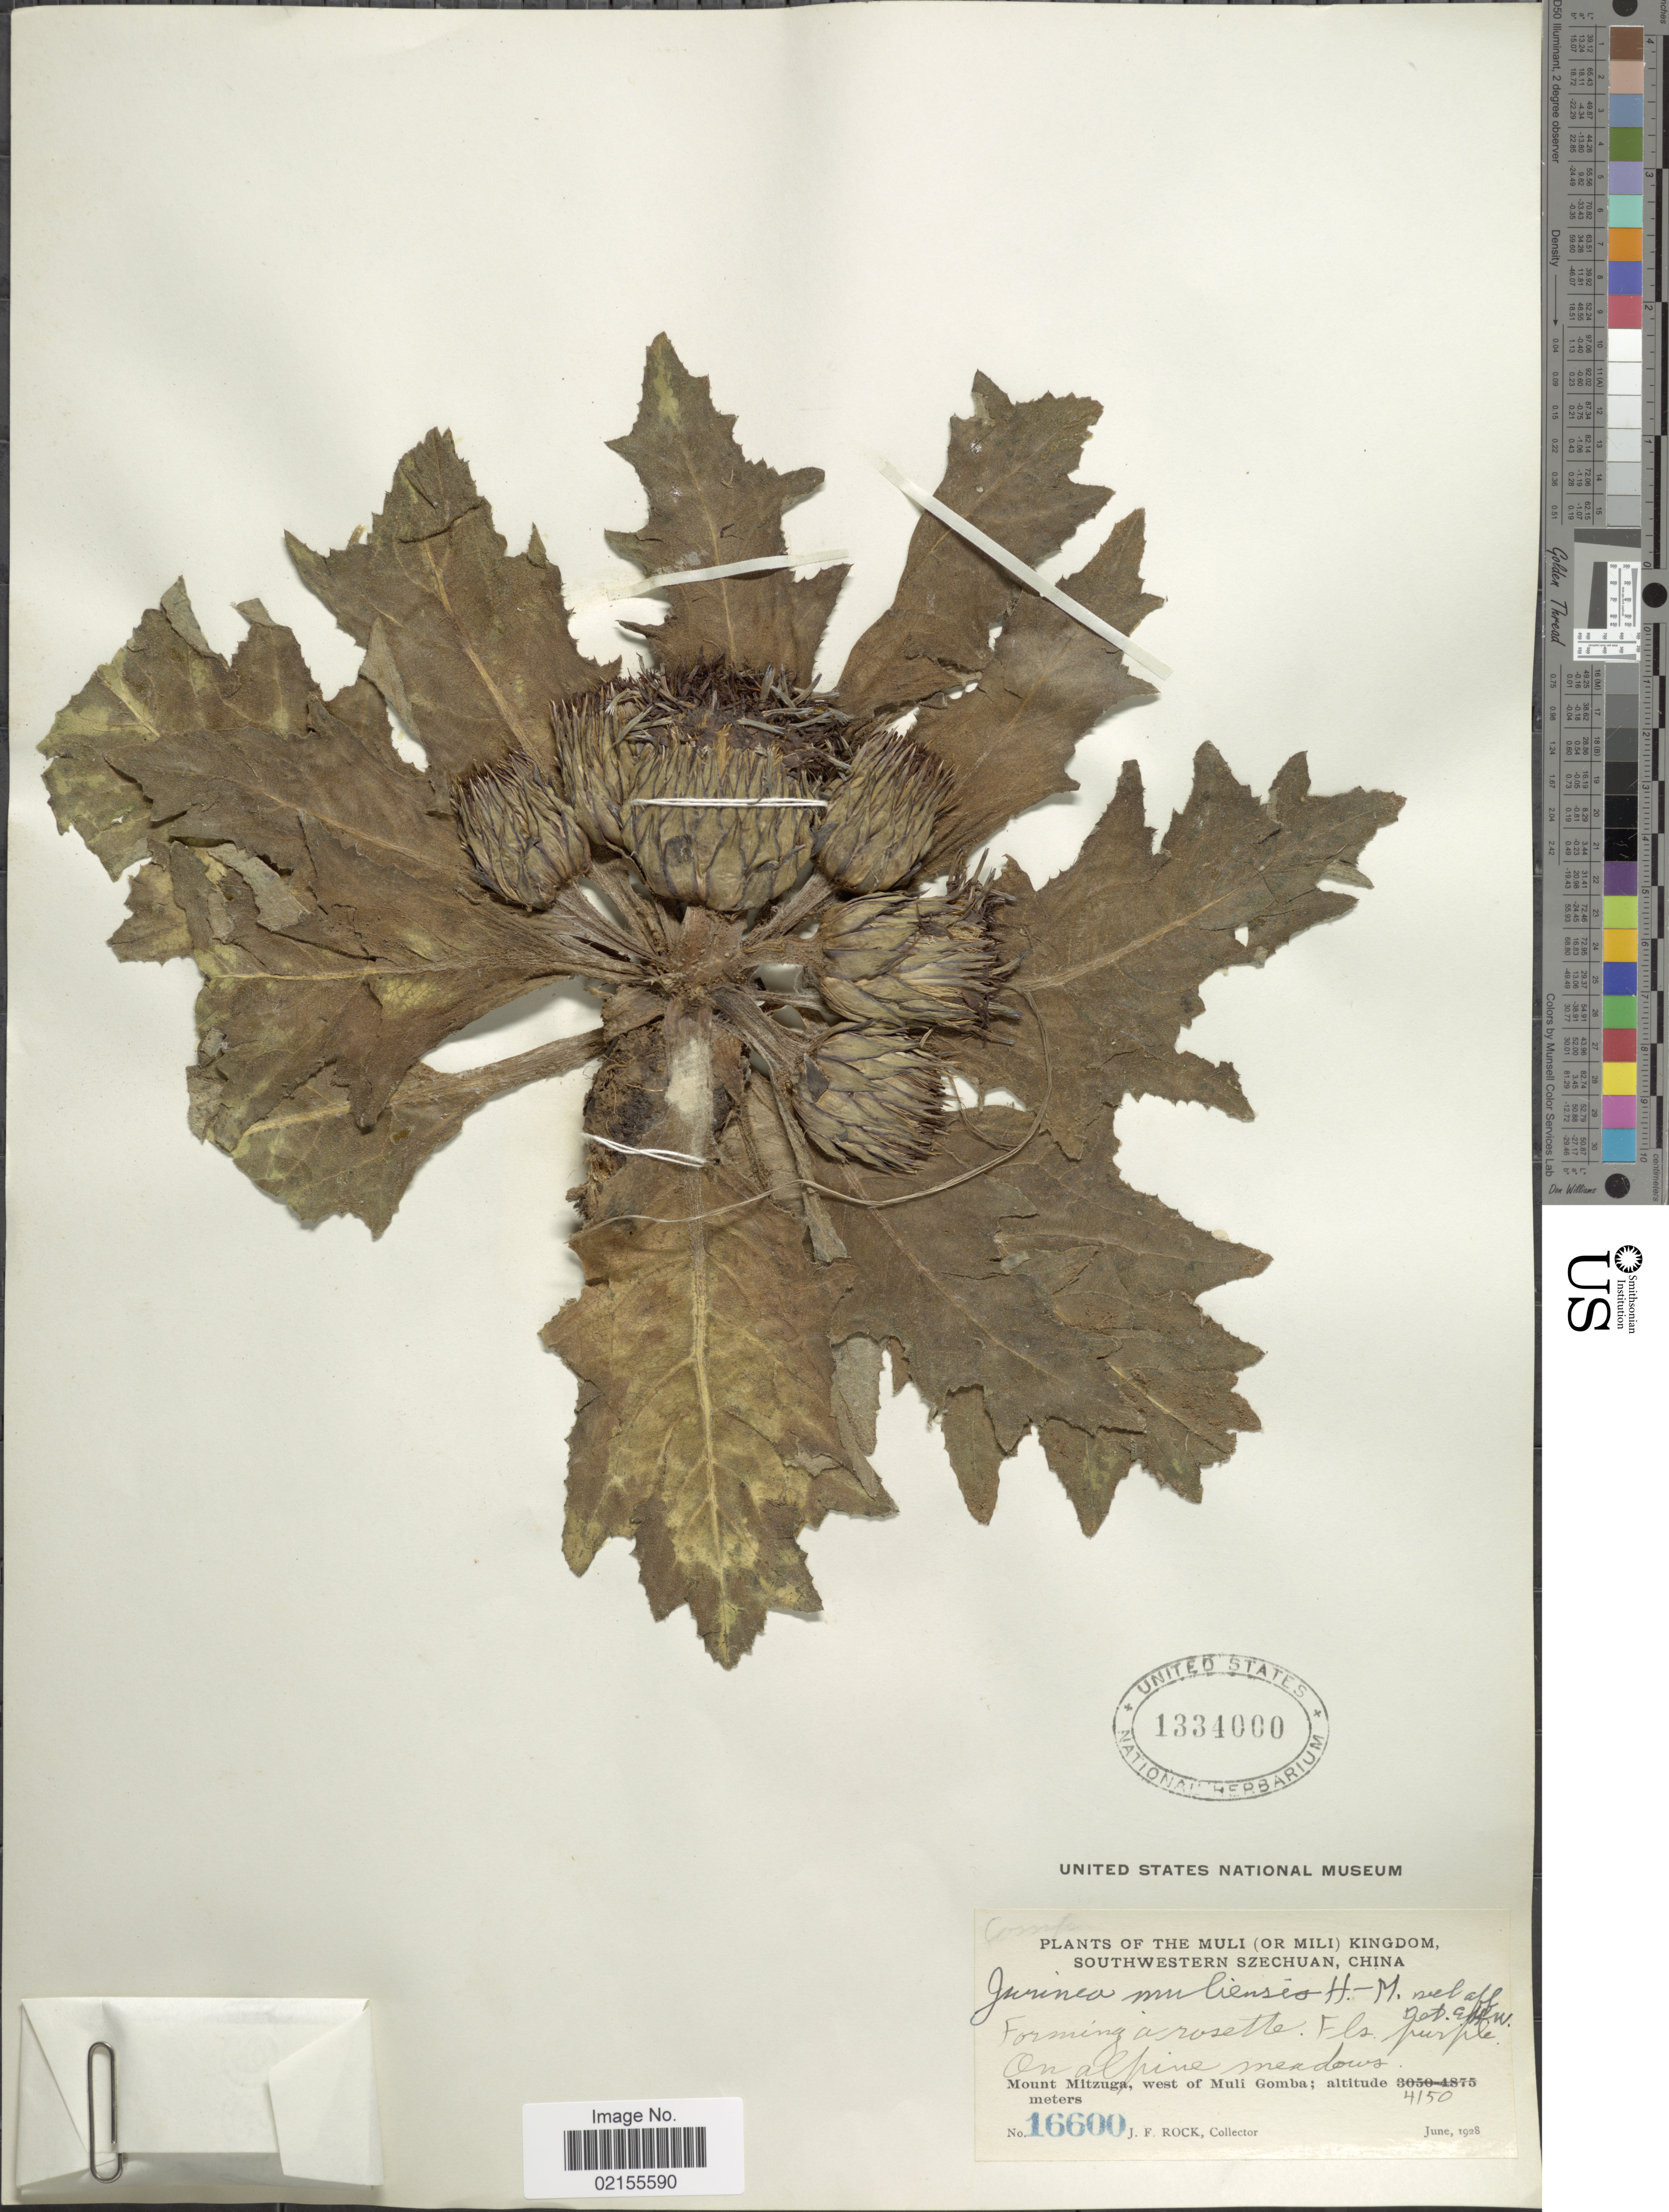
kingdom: Plantae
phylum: Tracheophyta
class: Magnoliopsida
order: Asterales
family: Asteraceae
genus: Dolomiaea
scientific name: Dolomiaea souliei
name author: (Franch.) C. Shih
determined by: Chen, Yousheng S.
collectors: J. Rock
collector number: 16600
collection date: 1928-06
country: China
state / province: Sichuan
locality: The Muli (or Mili) Kingdom, Southwestern Szechuan, On alpine meadows, Mount Mitzuga, west of Muli Gomba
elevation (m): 4150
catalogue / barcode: US 1334000